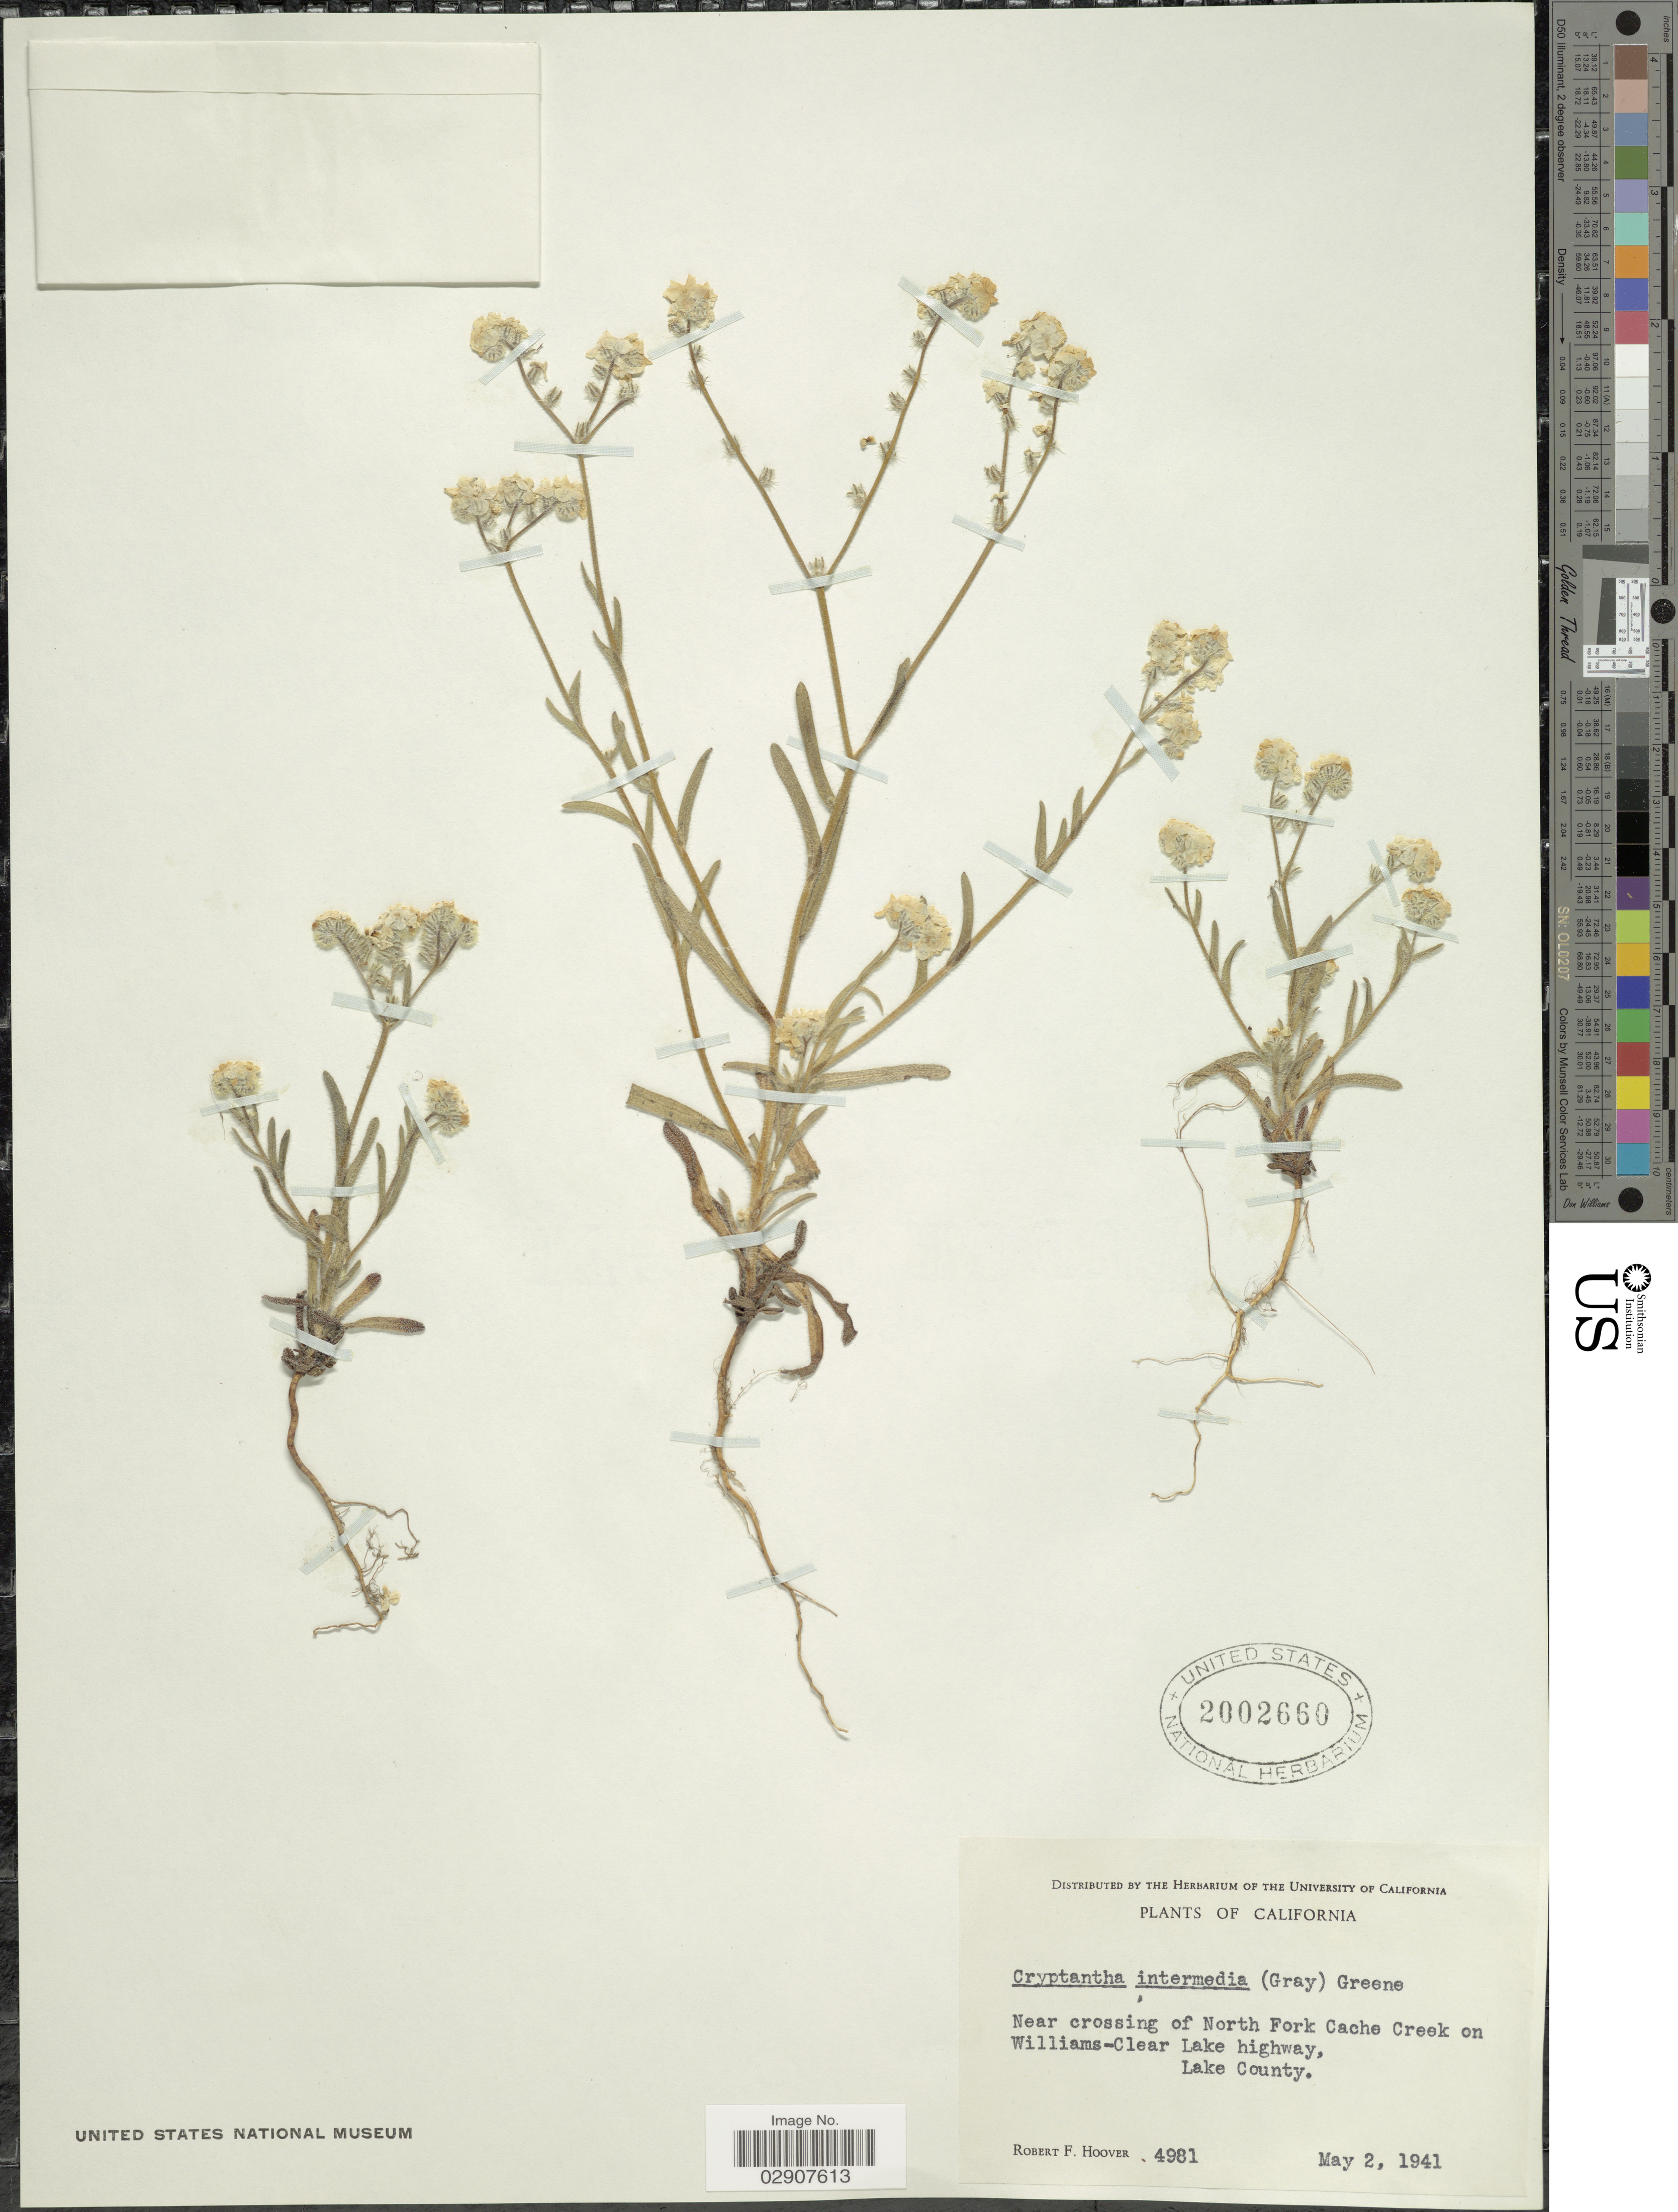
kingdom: Plantae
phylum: Tracheophyta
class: Magnoliopsida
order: Boraginales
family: Boraginaceae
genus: Cryptantha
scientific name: Cryptantha intermedia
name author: (A. Gray) Greene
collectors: R. F. Hoover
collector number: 4981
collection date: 1941-05-02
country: United States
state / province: California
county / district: Lake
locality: Near crossing of North Fork Cache Creek on Williams-Clear Lake Highway, Lake County.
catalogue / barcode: US 2002660